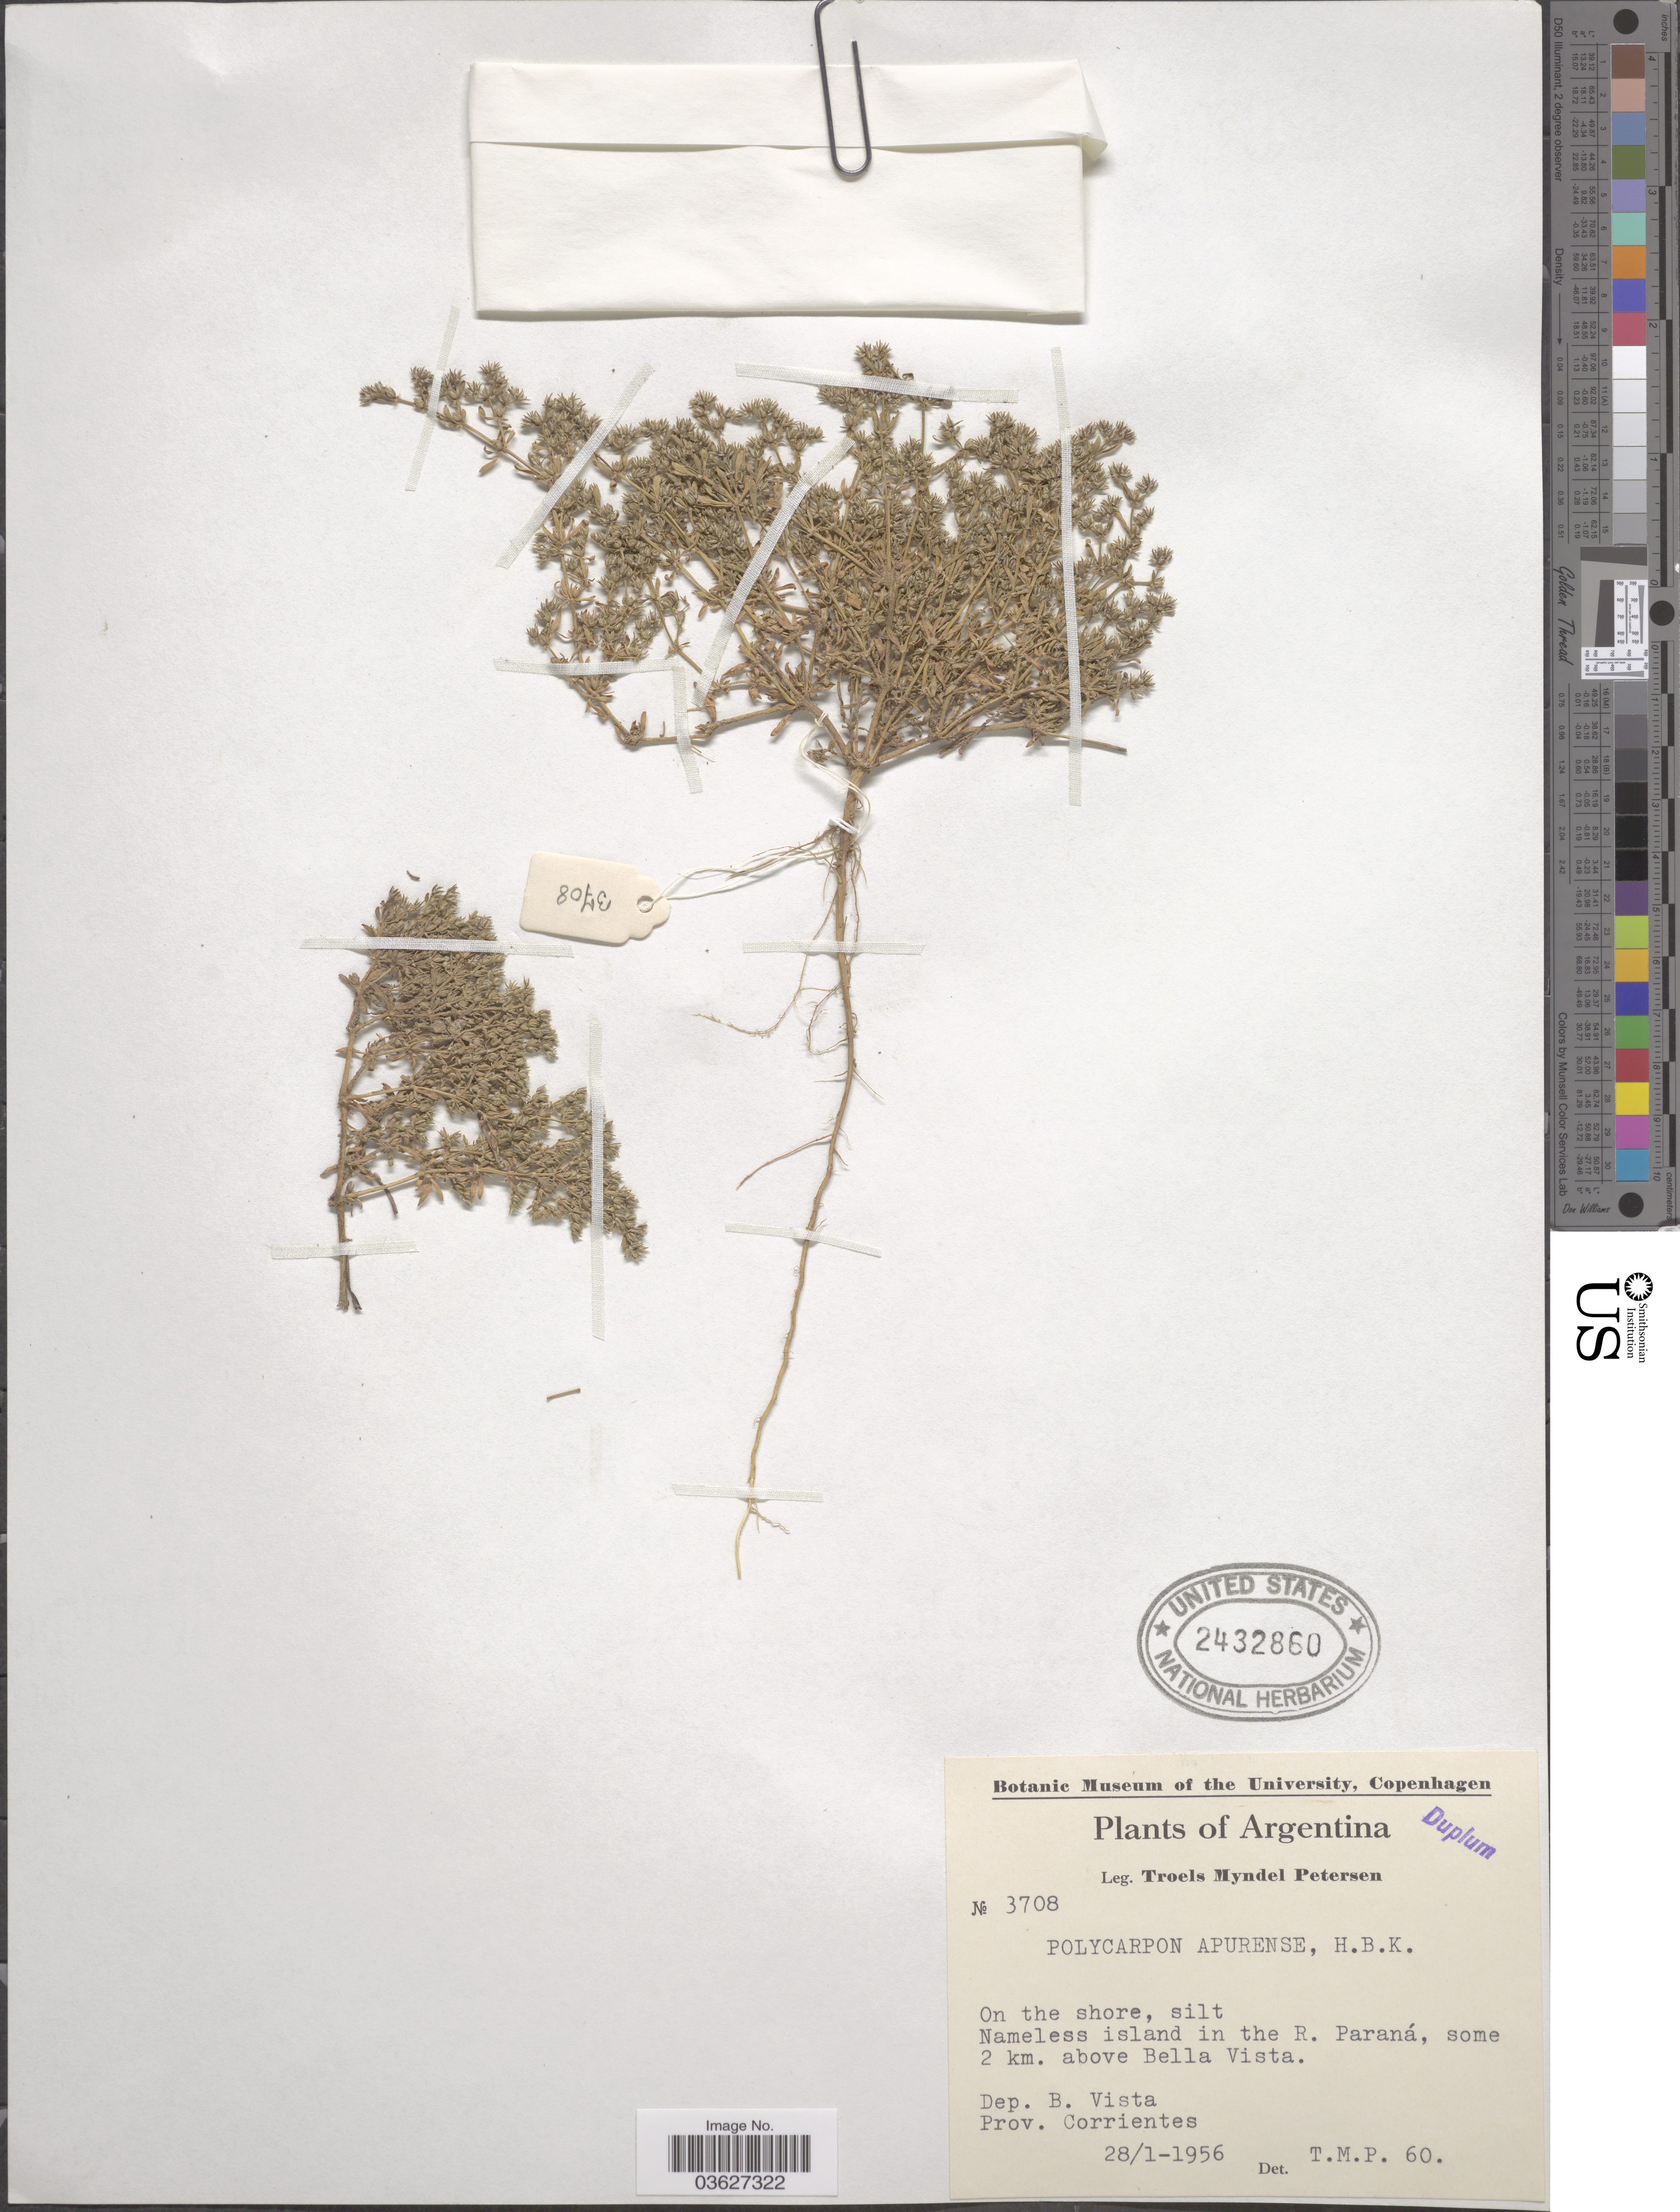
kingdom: Plantae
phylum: Tracheophyta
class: Magnoliopsida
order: Caryophyllales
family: Caryophyllaceae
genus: Polycarpon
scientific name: Polycarpon apurense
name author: Kunth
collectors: T. M. Petersen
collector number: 3708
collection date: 1956-01-28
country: Argentina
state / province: Corrientes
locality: Nameless island in the R. Paraná, some 2 km. above Bella Vista. Dep. B. Vista.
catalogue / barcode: US 2432860